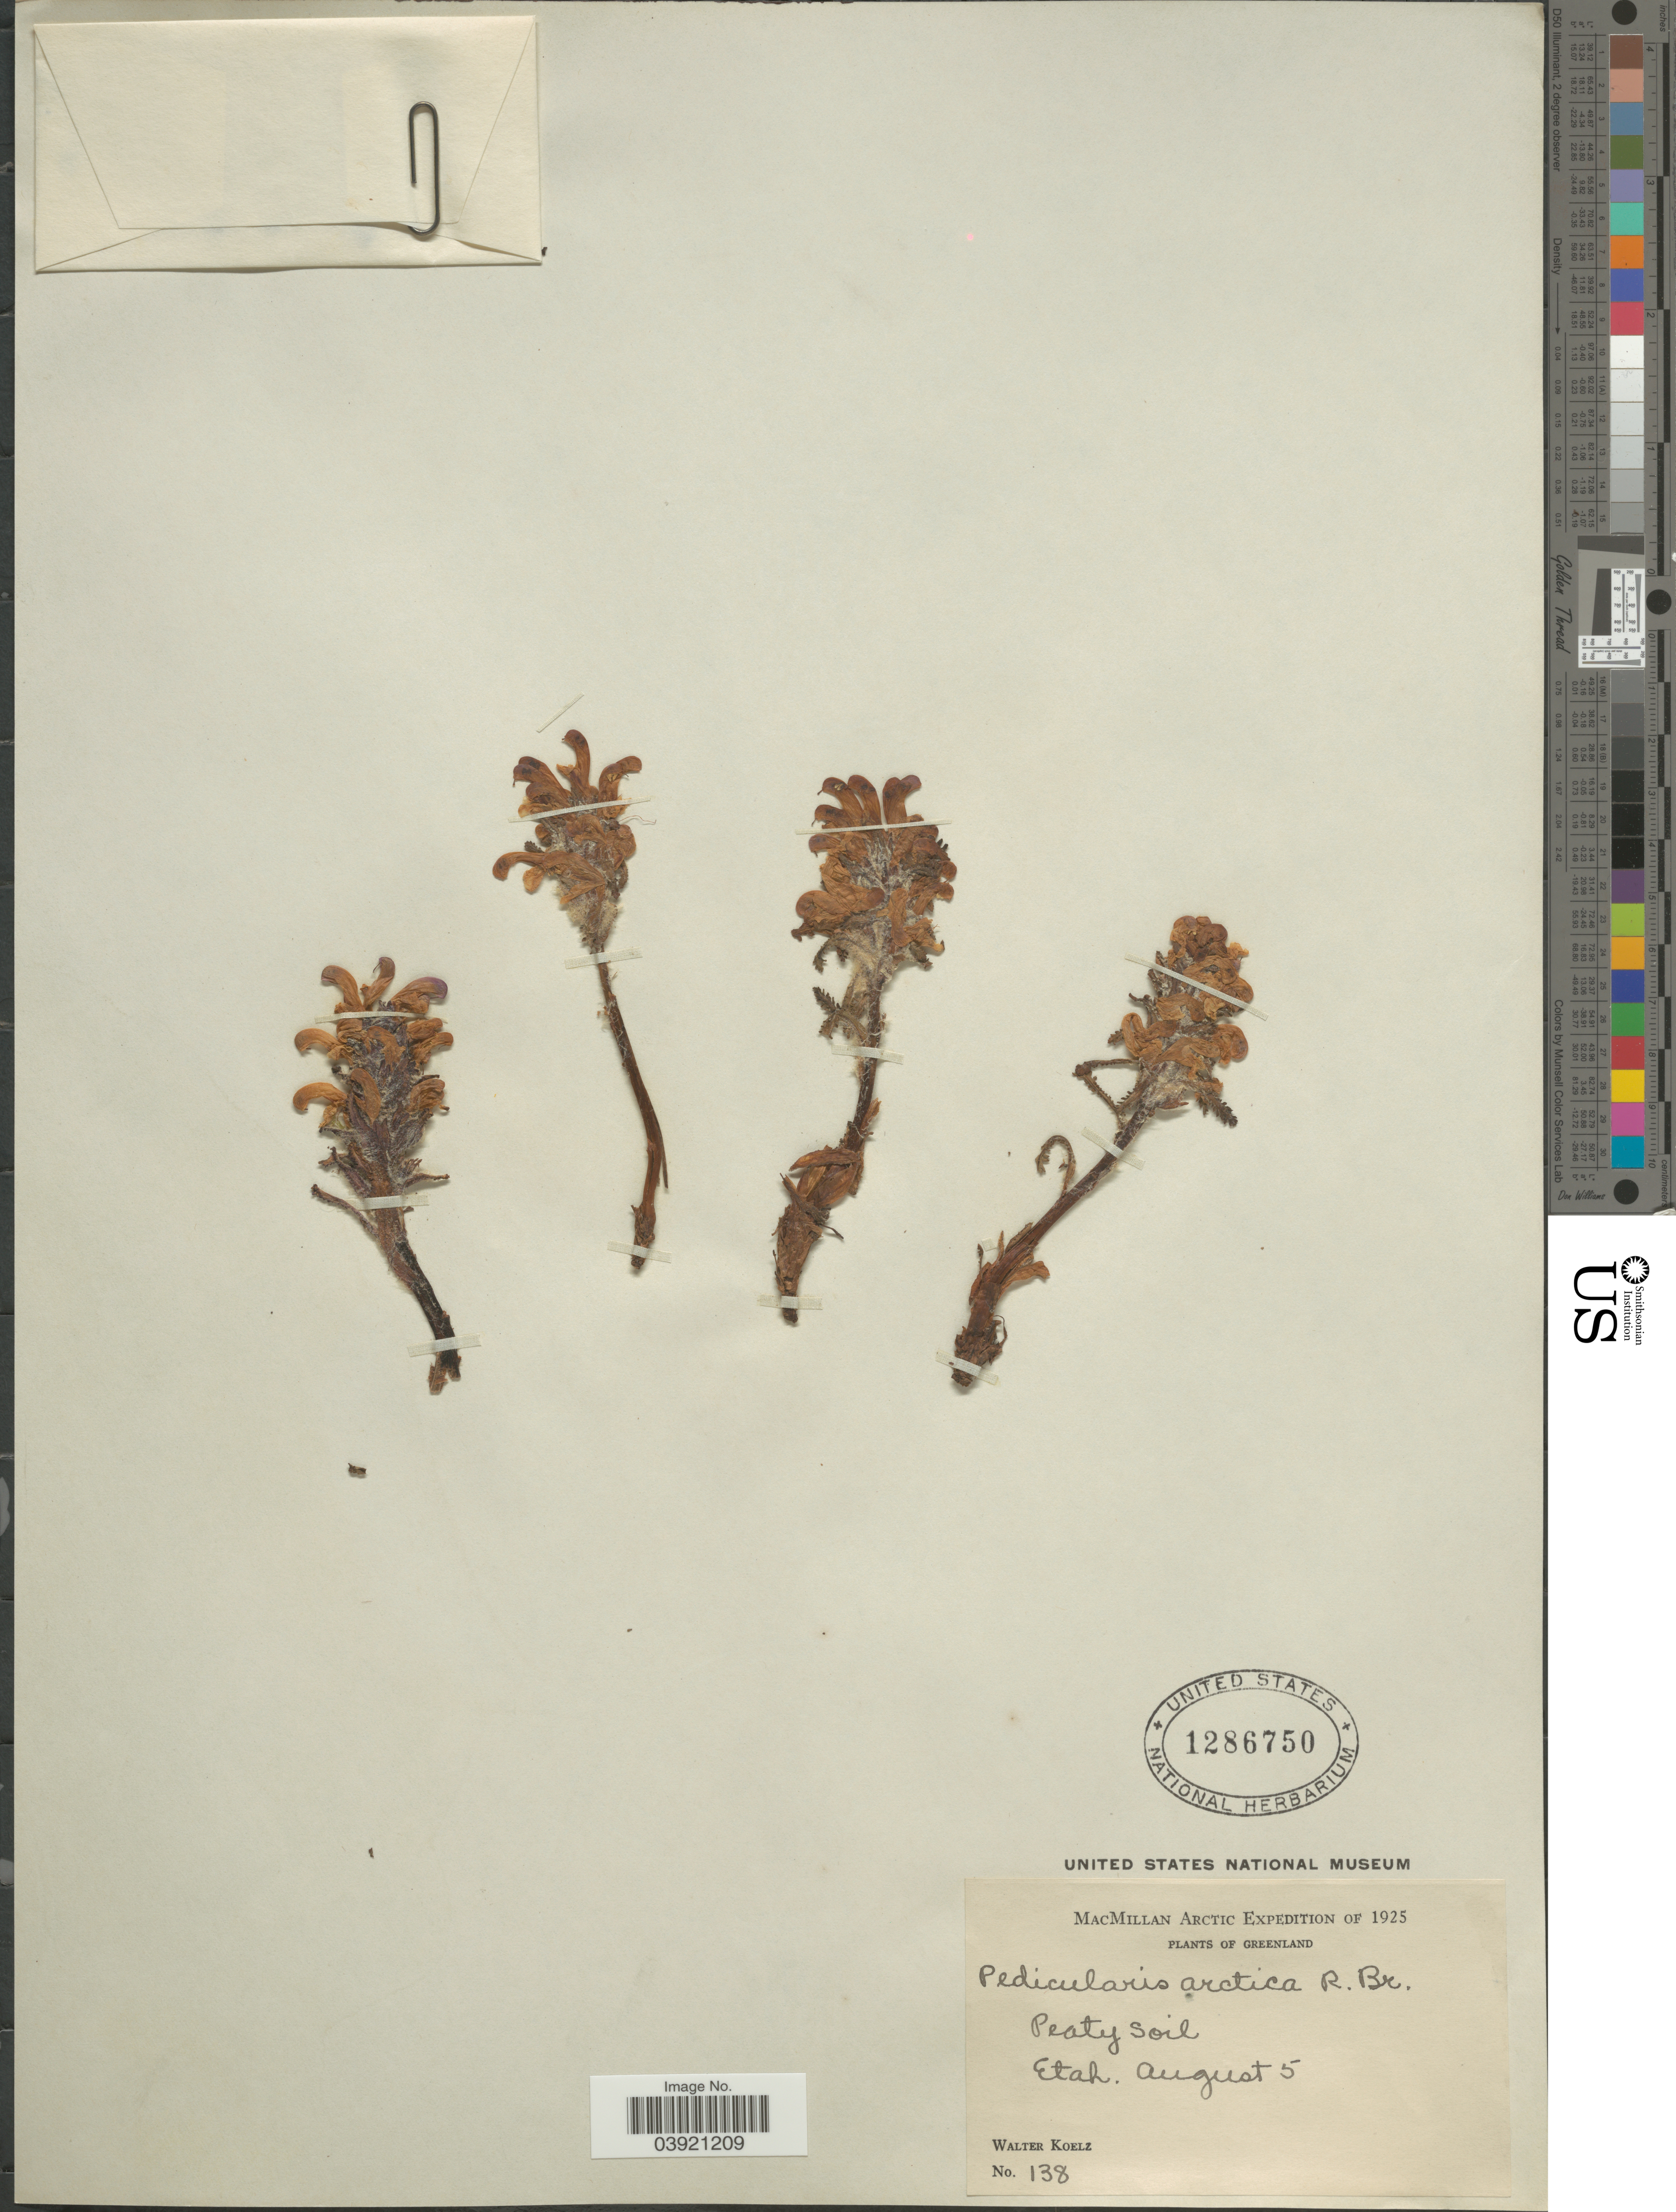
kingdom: Plantae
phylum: Tracheophyta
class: Magnoliopsida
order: Lamiales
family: Orobanchaceae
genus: Pedicularis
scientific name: Pedicularis arctica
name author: R. Br.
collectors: W. N. Koelz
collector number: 138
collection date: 1925-08-05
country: Greenland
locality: Etah.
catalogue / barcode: US 1286750